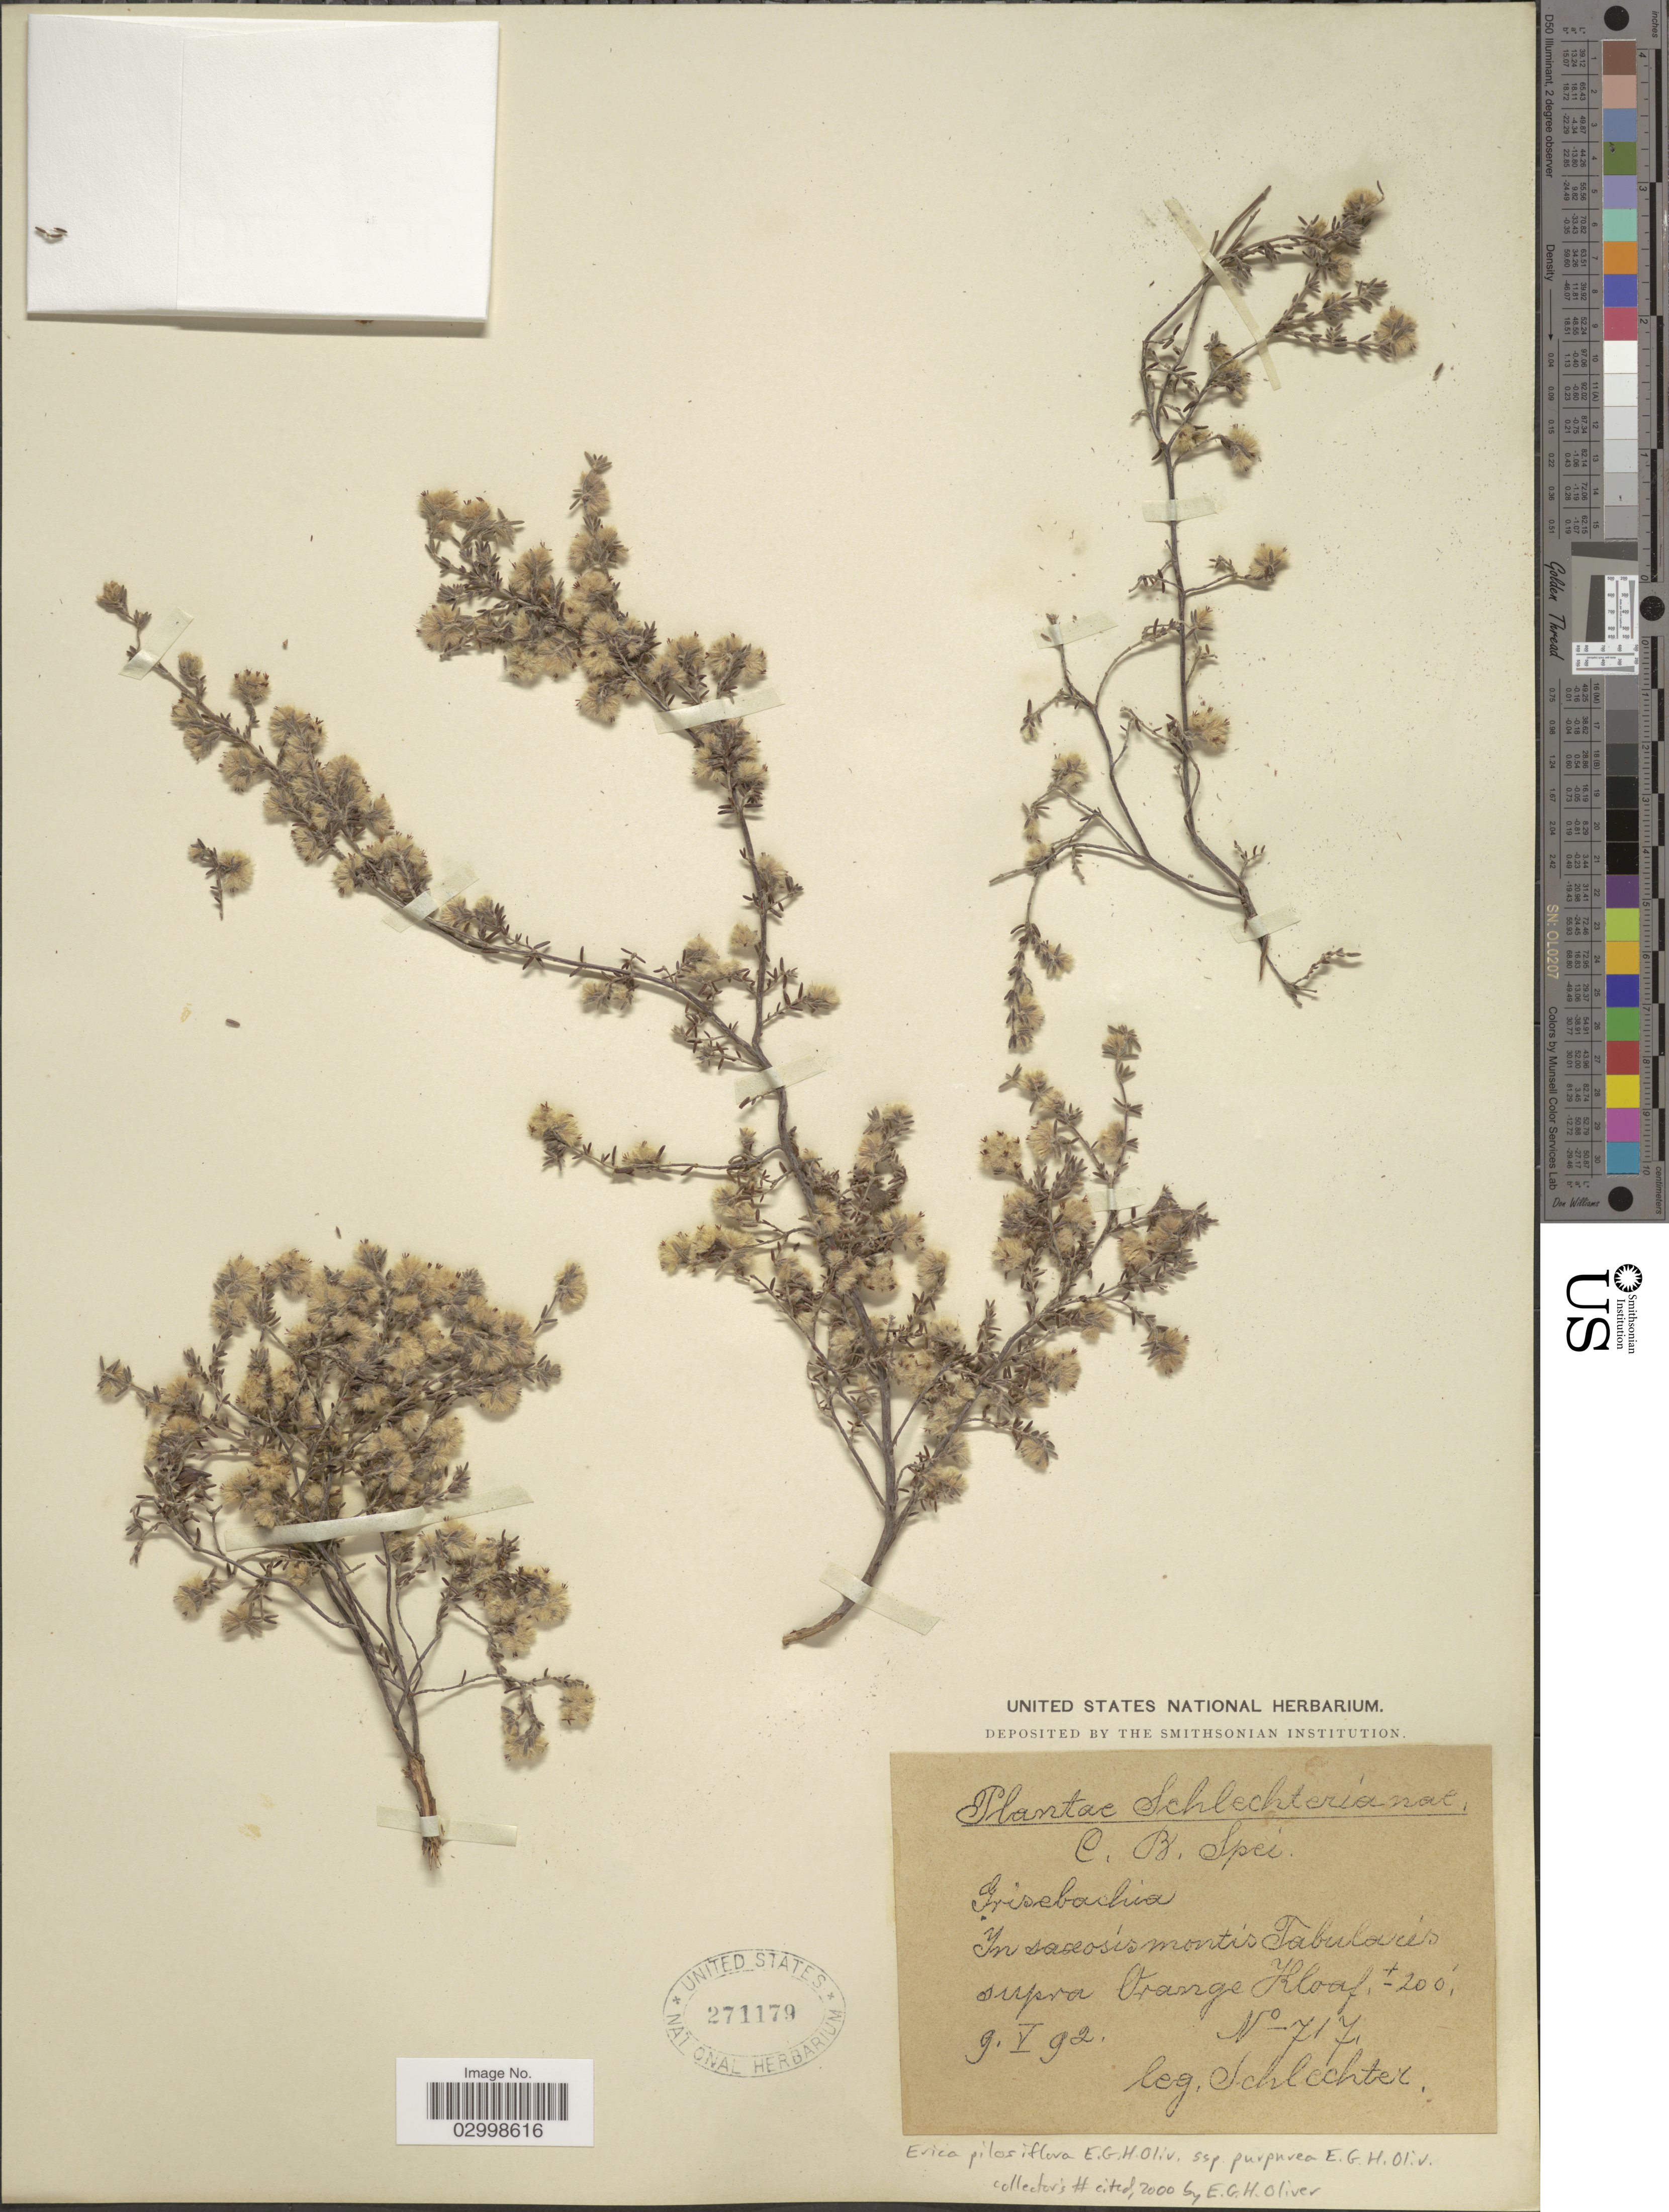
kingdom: Plantae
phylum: Tracheophyta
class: Magnoliopsida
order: Ericales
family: Ericaceae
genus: Erica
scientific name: Erica pilosiflora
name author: E.G.H. Oliv.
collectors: Schlechter, --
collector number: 717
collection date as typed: Transcribed d/m/y: 9/5/92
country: South Africa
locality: C. B. Spei, in saxosis montis Tabularis supra Orange Kloof.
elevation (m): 61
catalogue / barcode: US 271179